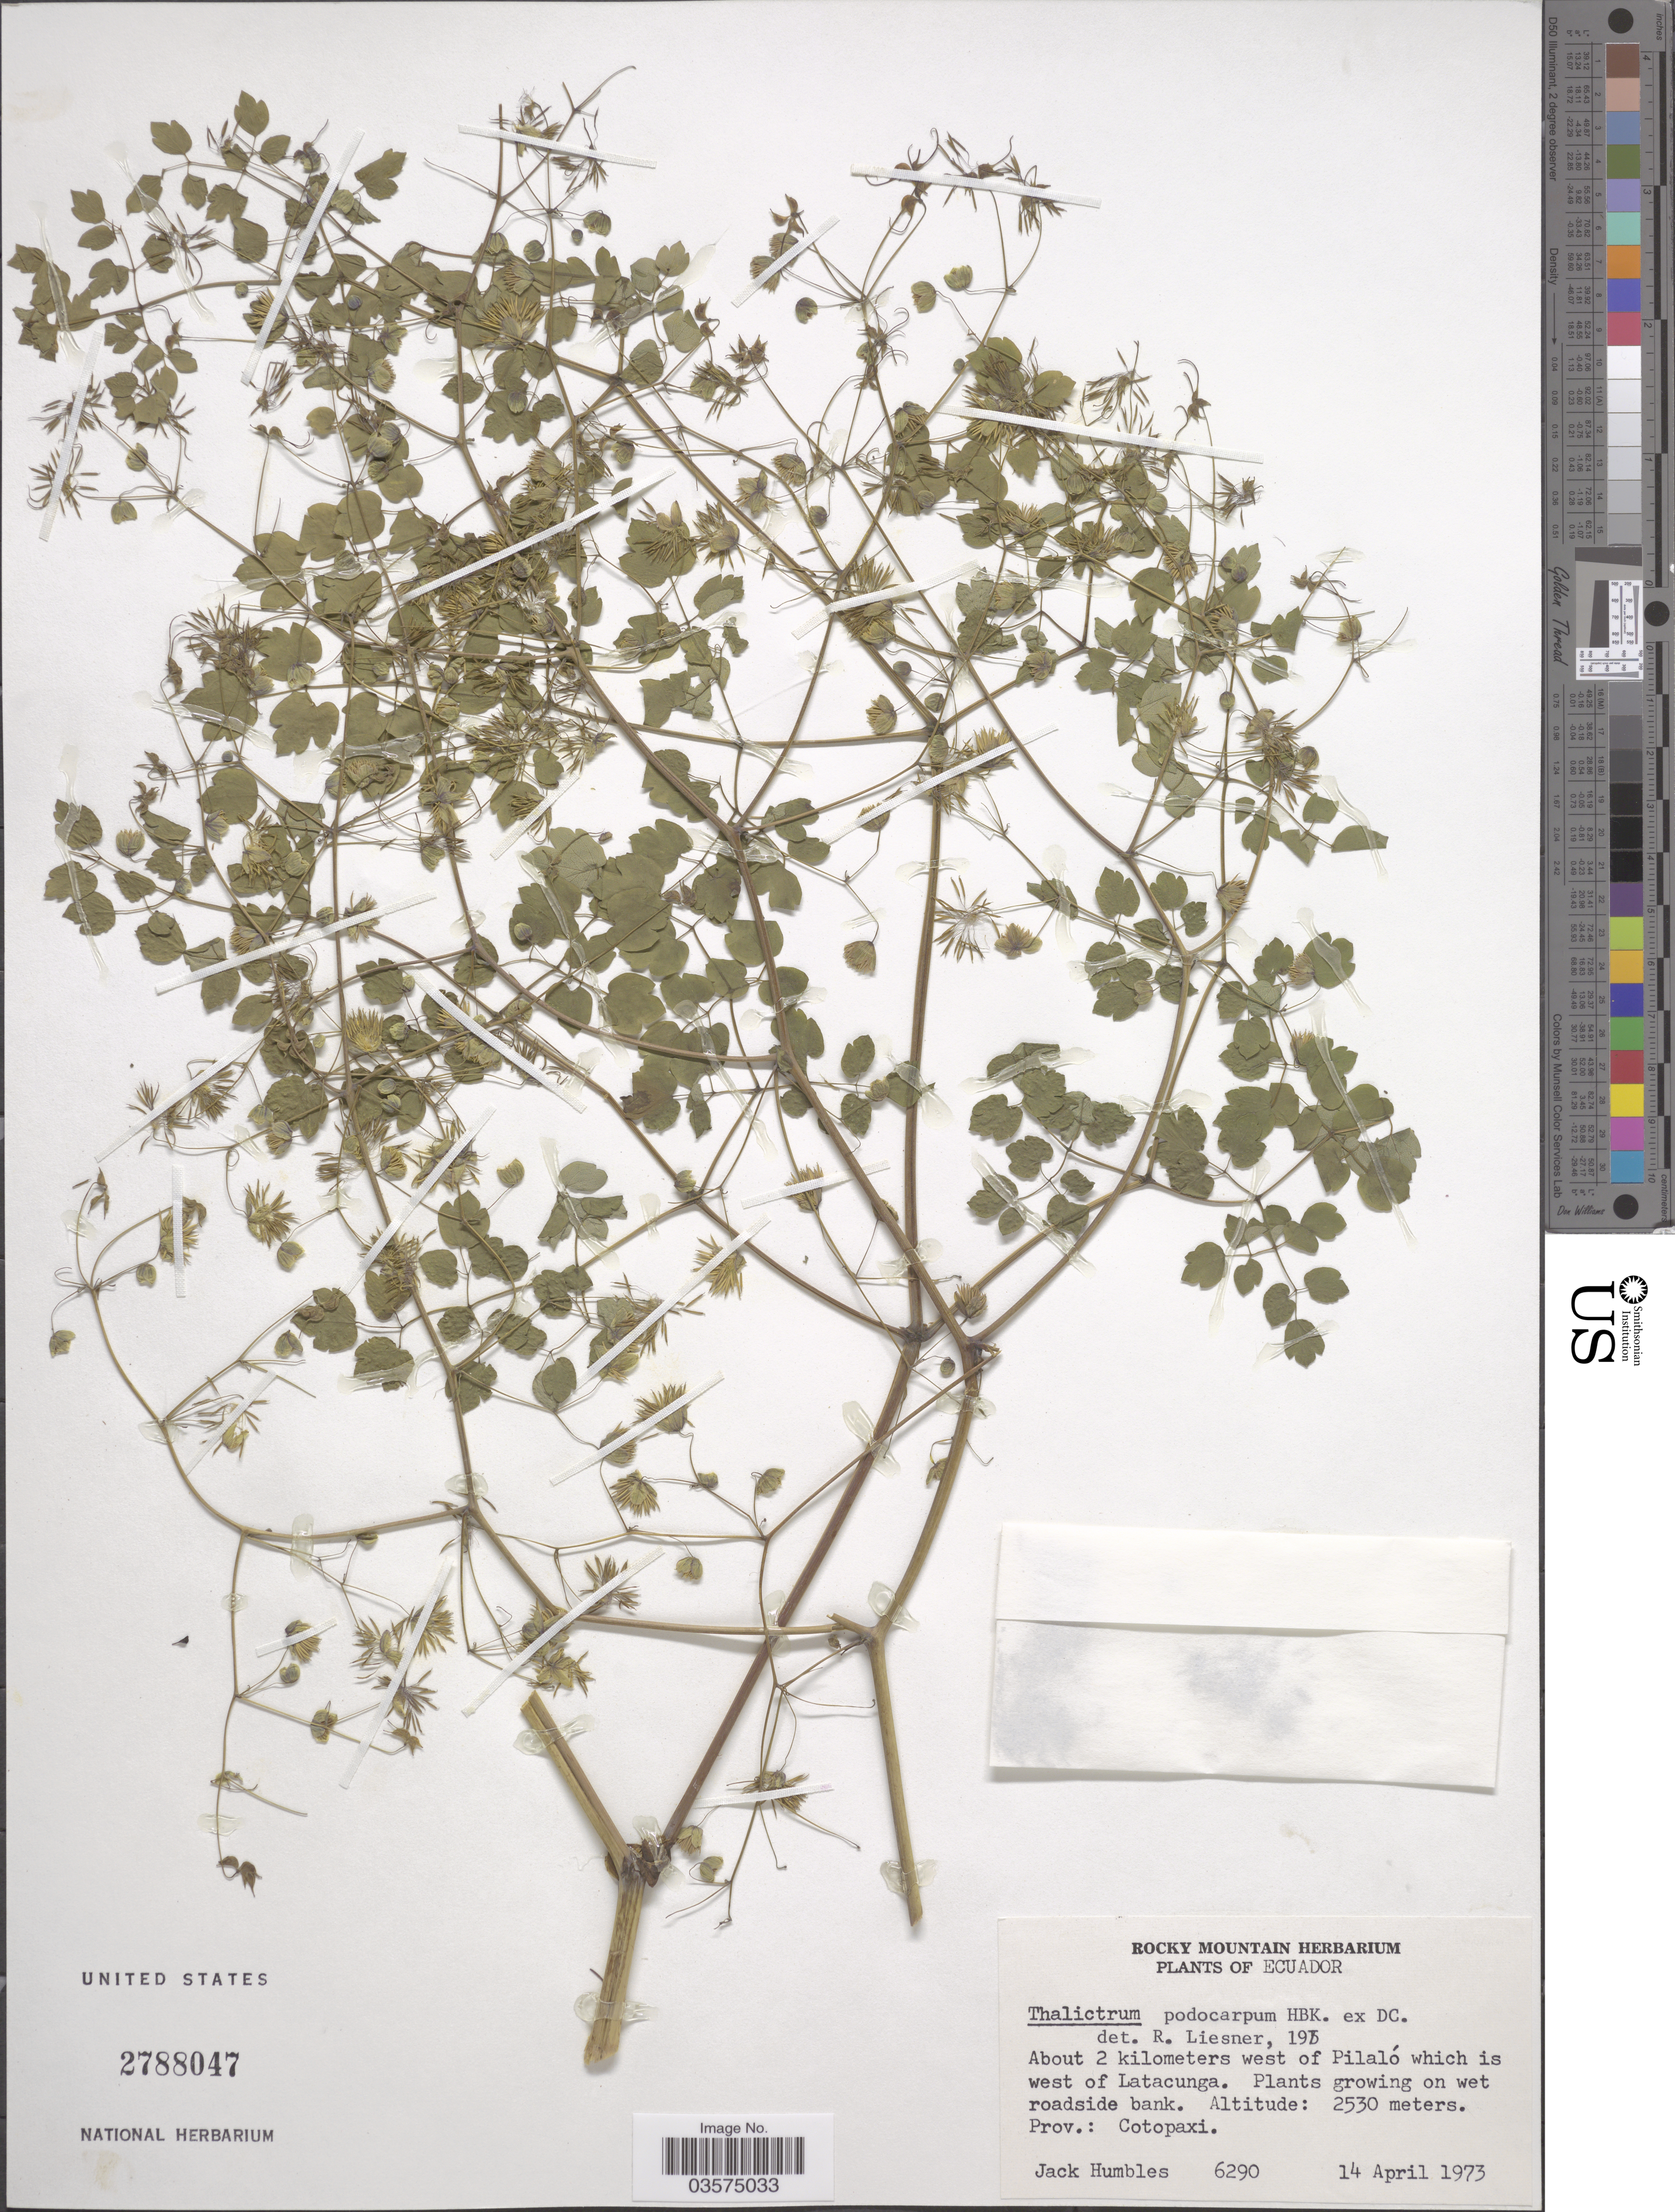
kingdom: Plantae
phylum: Tracheophyta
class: Magnoliopsida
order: Ranunculales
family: Ranunculaceae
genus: Thalictrum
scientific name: Thalictrum podocarpum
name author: Kunth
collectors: J. Humbles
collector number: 6290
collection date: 1973-04-14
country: Ecuador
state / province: Cotopaxi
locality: About 2 kilometers west of Pilaló which is west of Latacunga.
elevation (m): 2530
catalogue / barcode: US 2788047